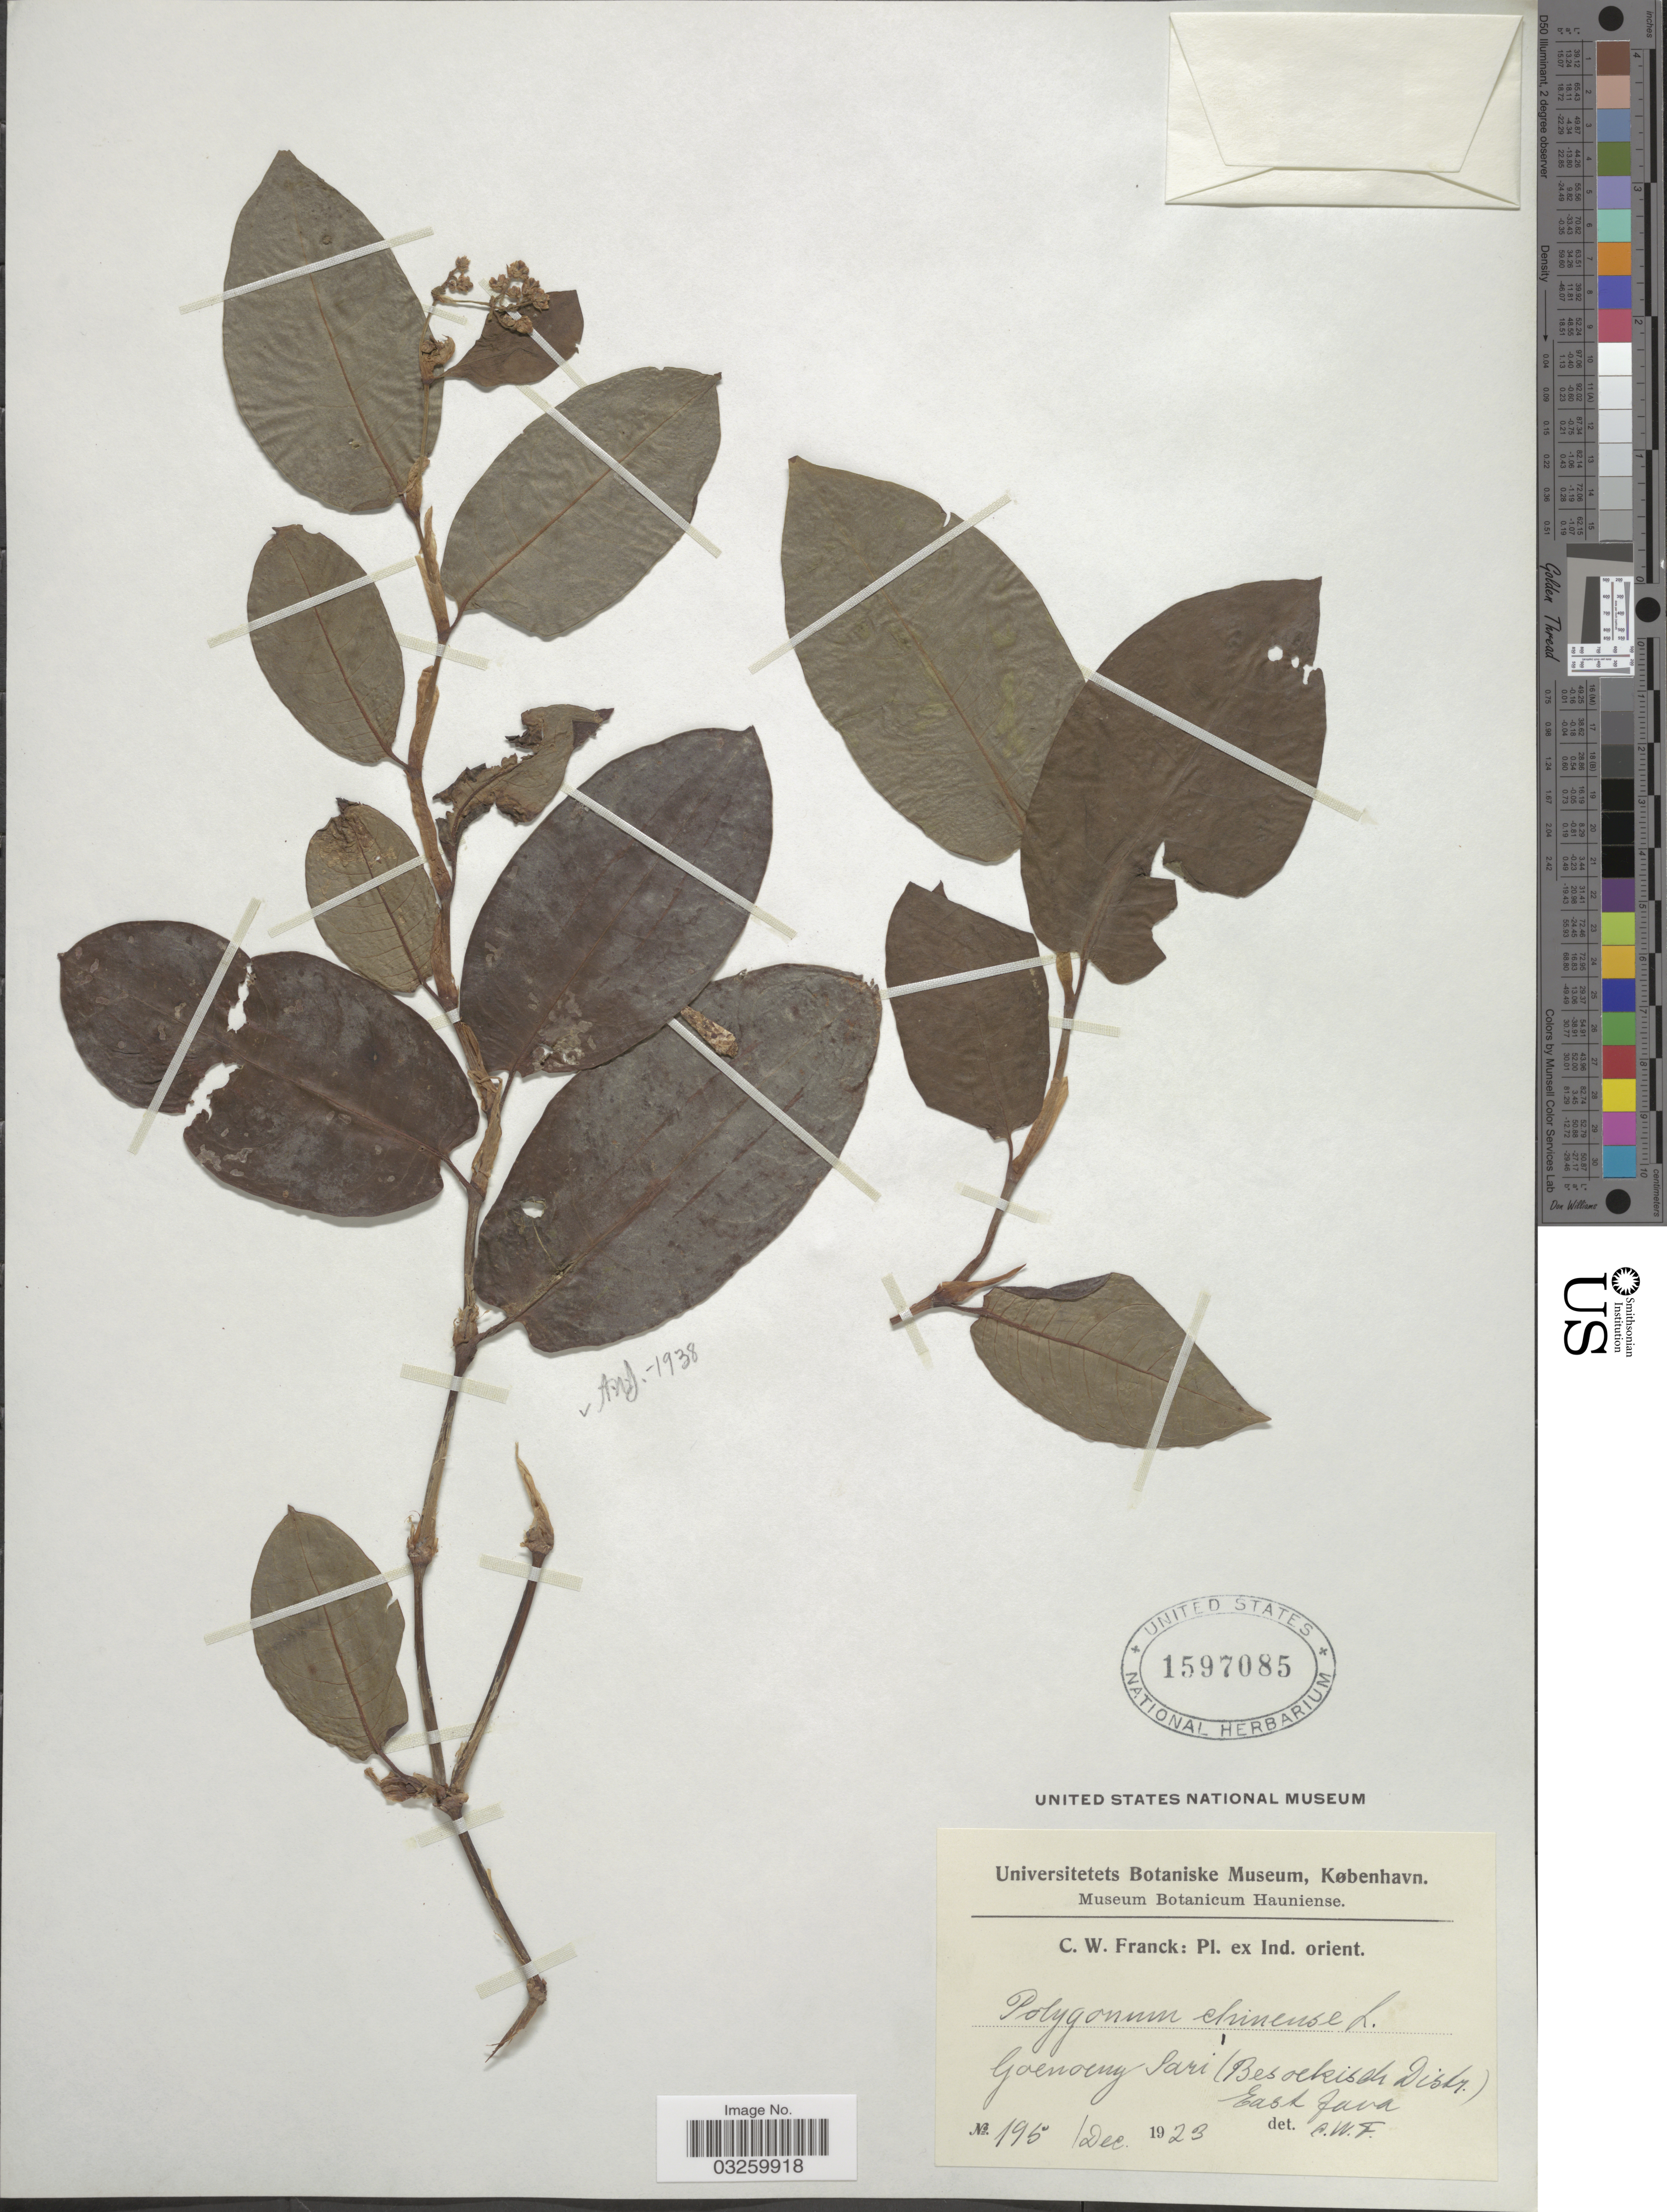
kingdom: Plantae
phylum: Tracheophyta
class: Magnoliopsida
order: Caryophyllales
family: Polygonaceae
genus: Persicaria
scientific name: Persicaria chinensis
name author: (L.) H. Gross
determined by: Wagner, W. L., (BOT), Smithsonian Institution - National Museum of Natural History (UNITED STATES)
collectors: C. Franck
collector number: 195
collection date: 1923-12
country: Indonesia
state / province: Java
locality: Ind. orient. Goenoeng Sari (Besoekisch Distr.) East Java.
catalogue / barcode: US 1597085